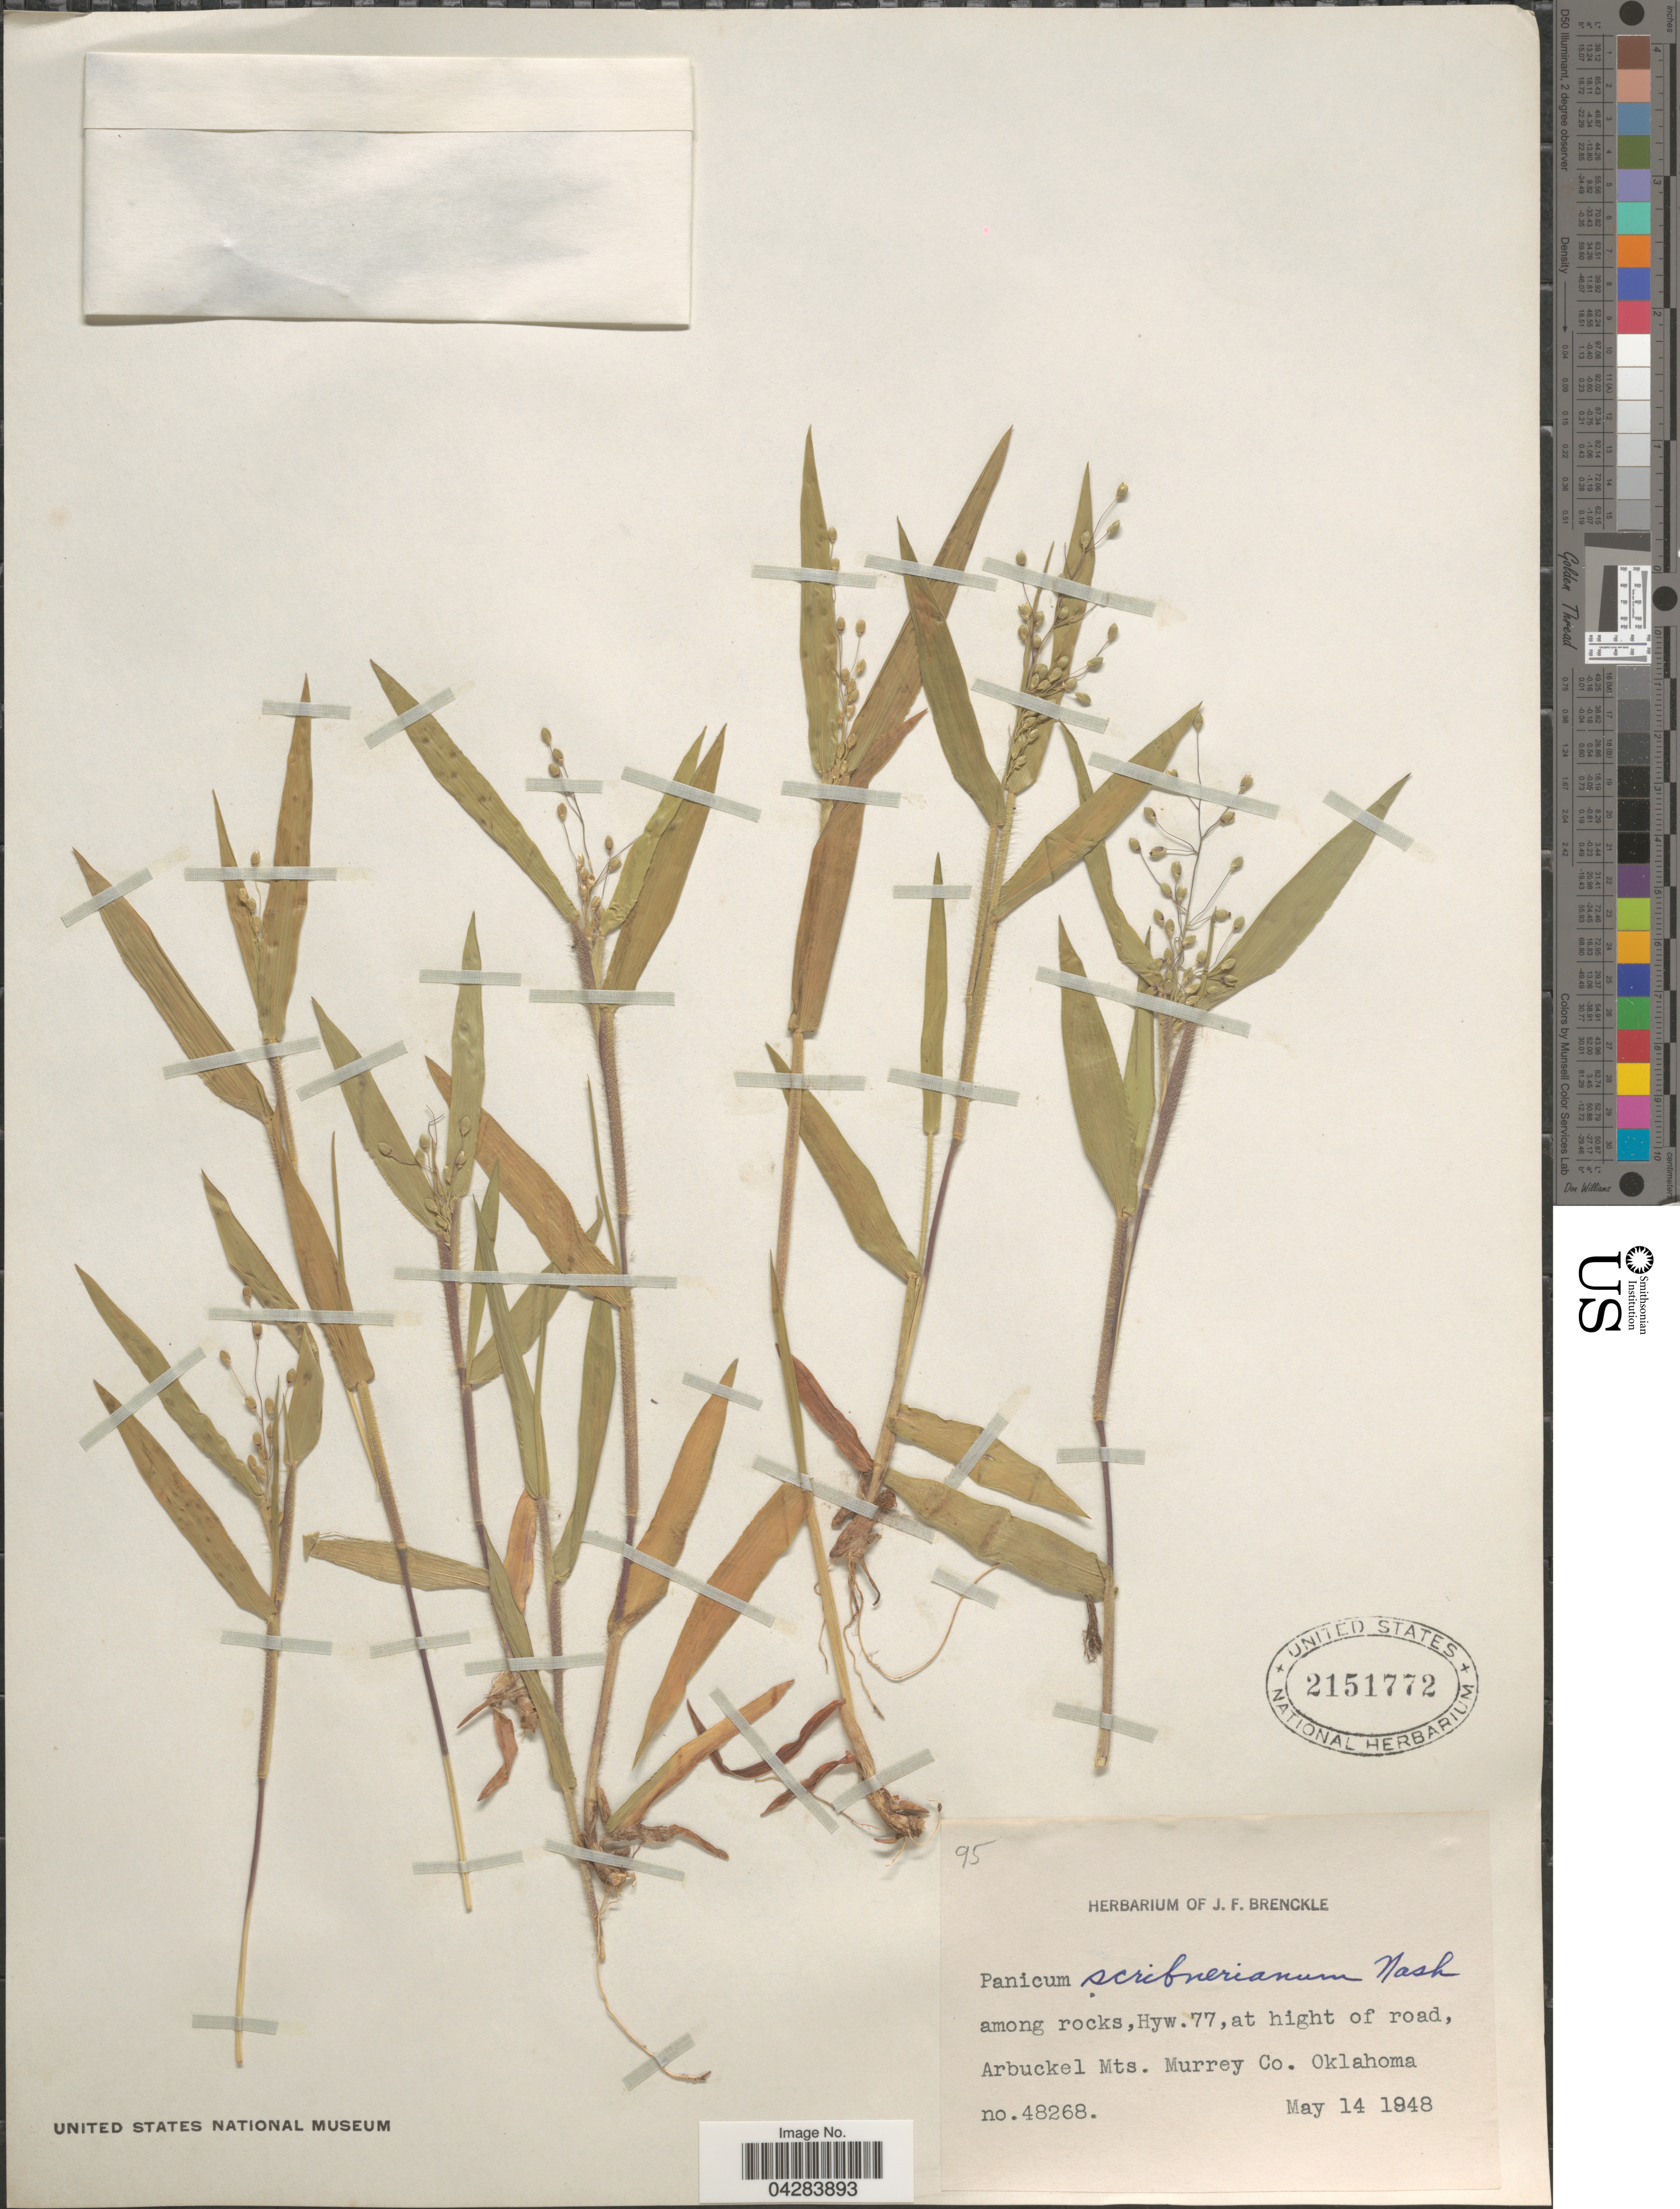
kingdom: Plantae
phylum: Tracheophyta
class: Liliopsida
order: Poales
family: Poaceae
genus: Dichanthelium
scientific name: Dichanthelium oligosanthes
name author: (Schult.) Gould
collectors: Ex herb. of J. F. Brenckle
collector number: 48268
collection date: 1948-05-14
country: United States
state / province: Oklahoma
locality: Among rocks, Hyw. 77, at hight of road, Arbuckel Mts. Murrey Co.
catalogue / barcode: US 2151772